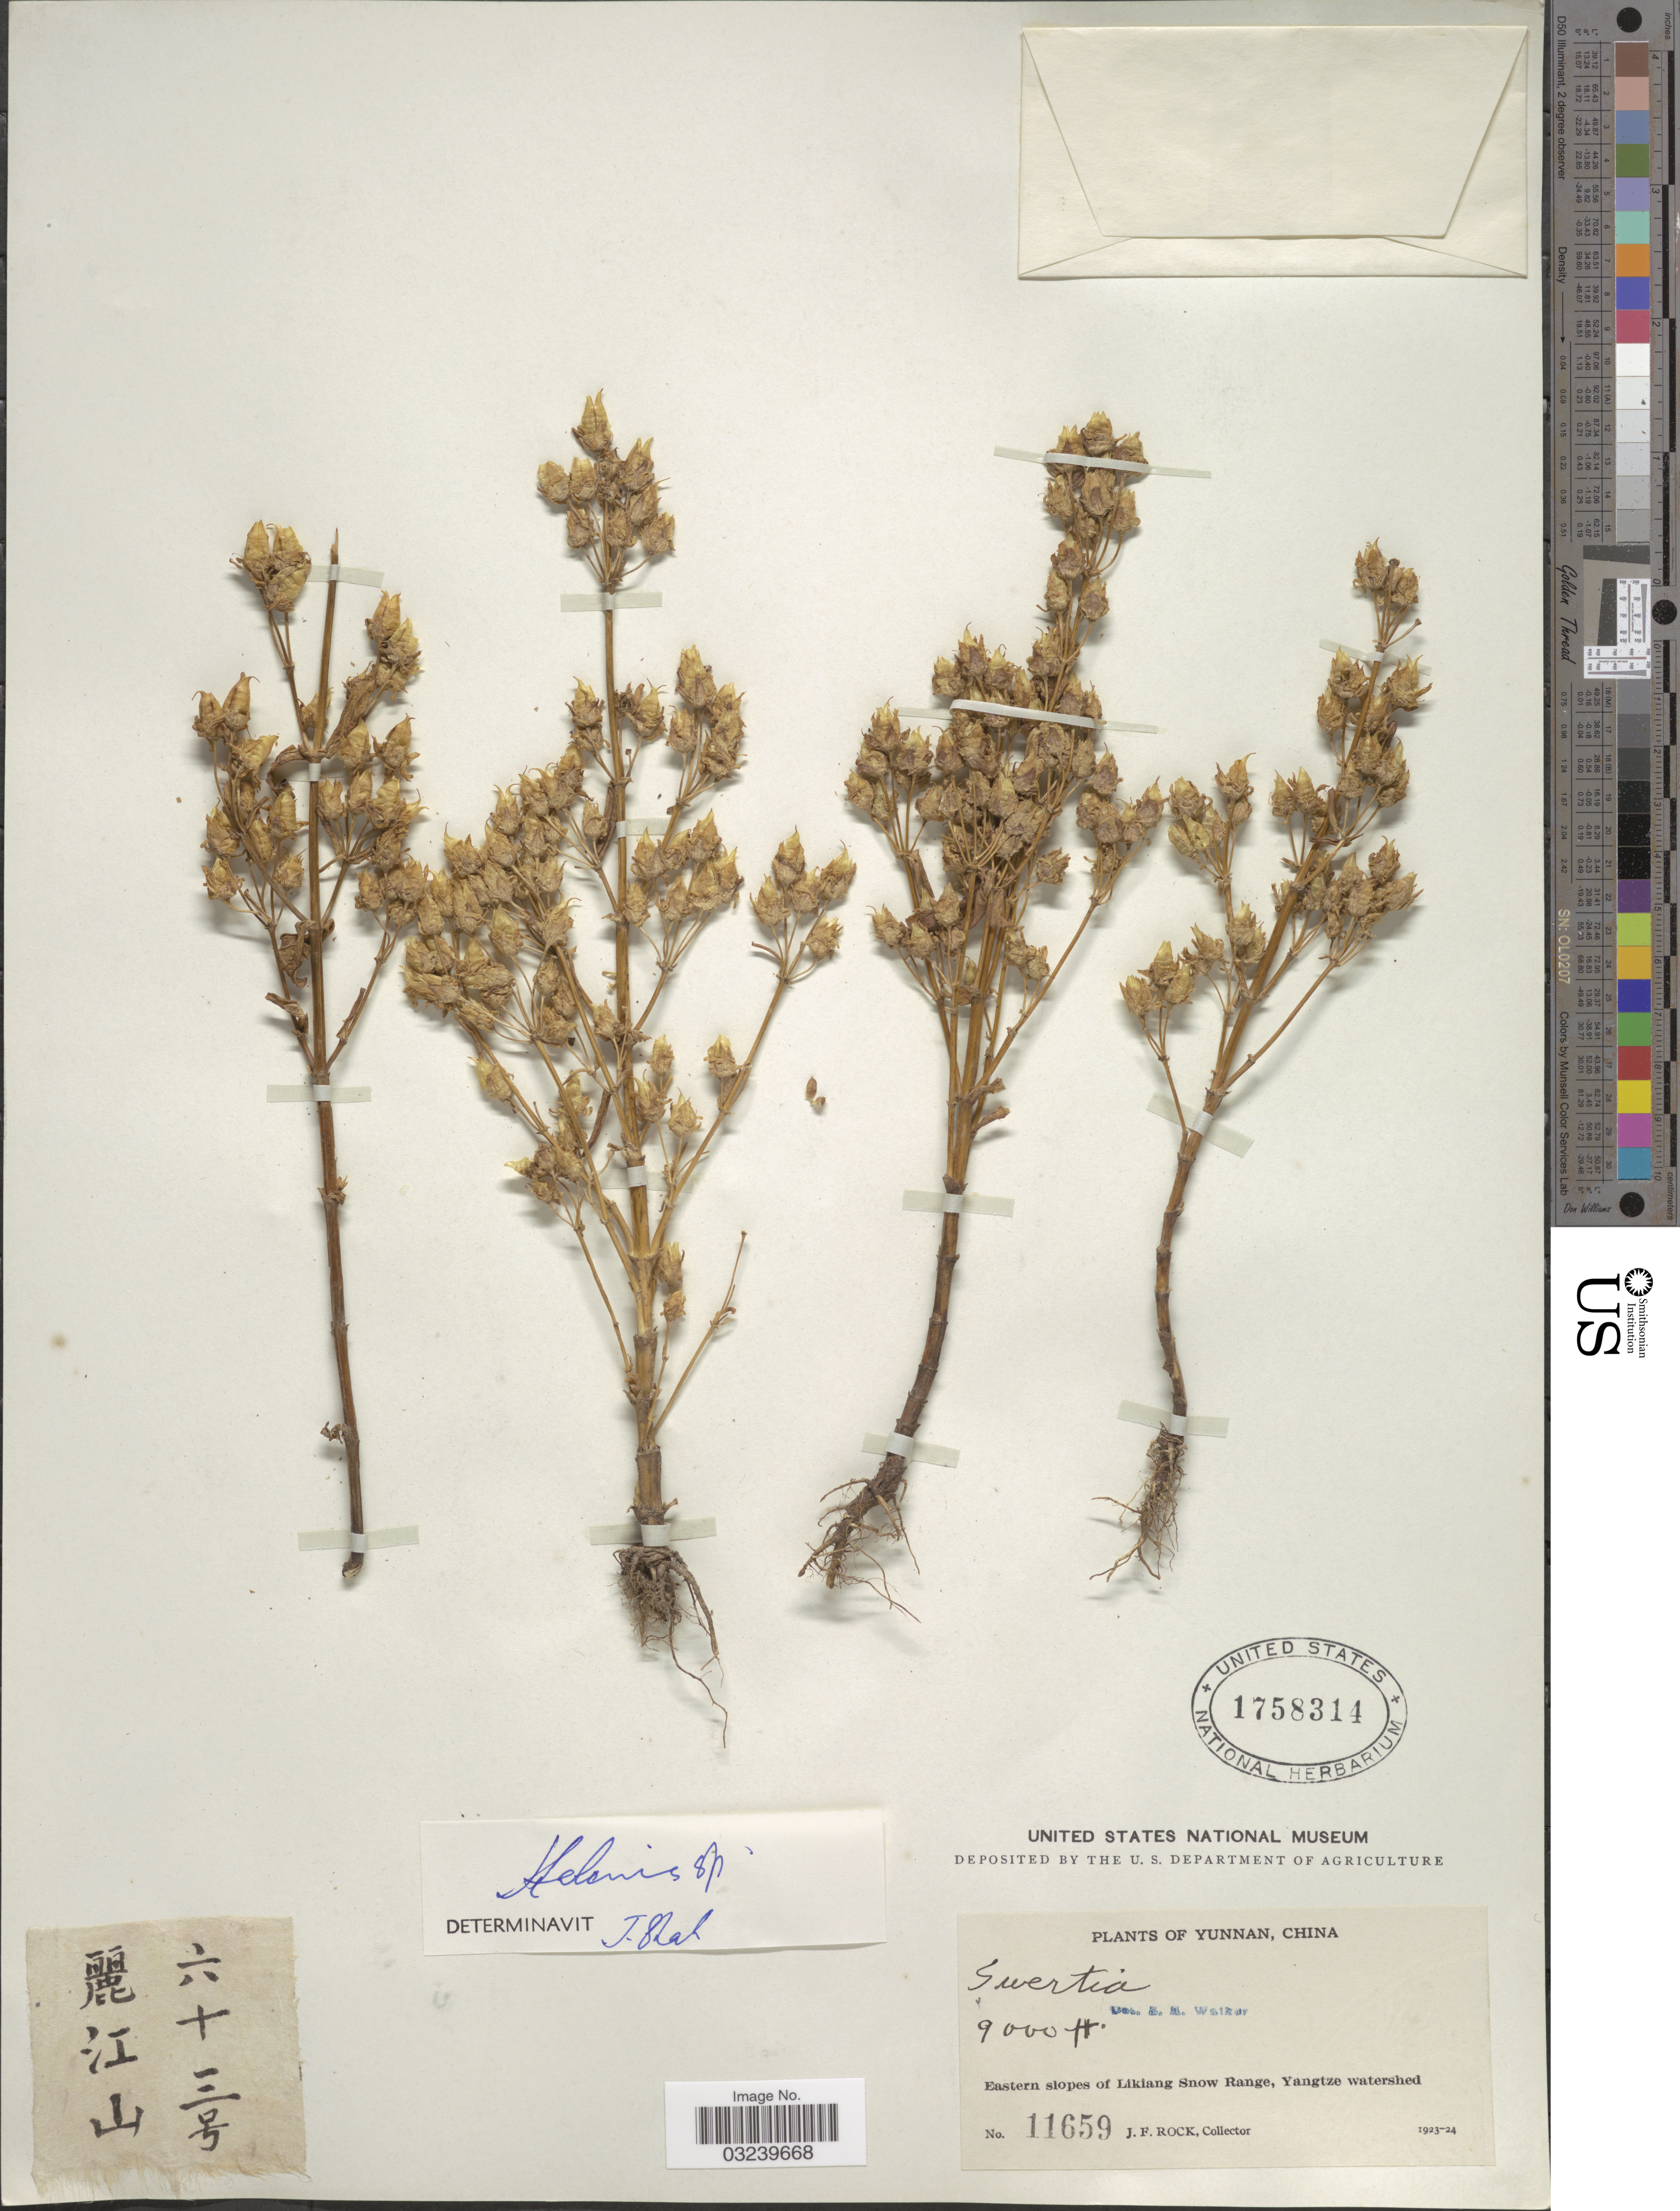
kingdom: Plantae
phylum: Tracheophyta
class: Magnoliopsida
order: Gentianales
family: Gentianaceae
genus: Halenia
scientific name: Halenia sp.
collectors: J. Rock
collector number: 11659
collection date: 1923/1924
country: China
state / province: Yunnan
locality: Eastern slopes of Likiang Snow Range, Yangtze watershed.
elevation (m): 2743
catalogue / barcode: US 1758314